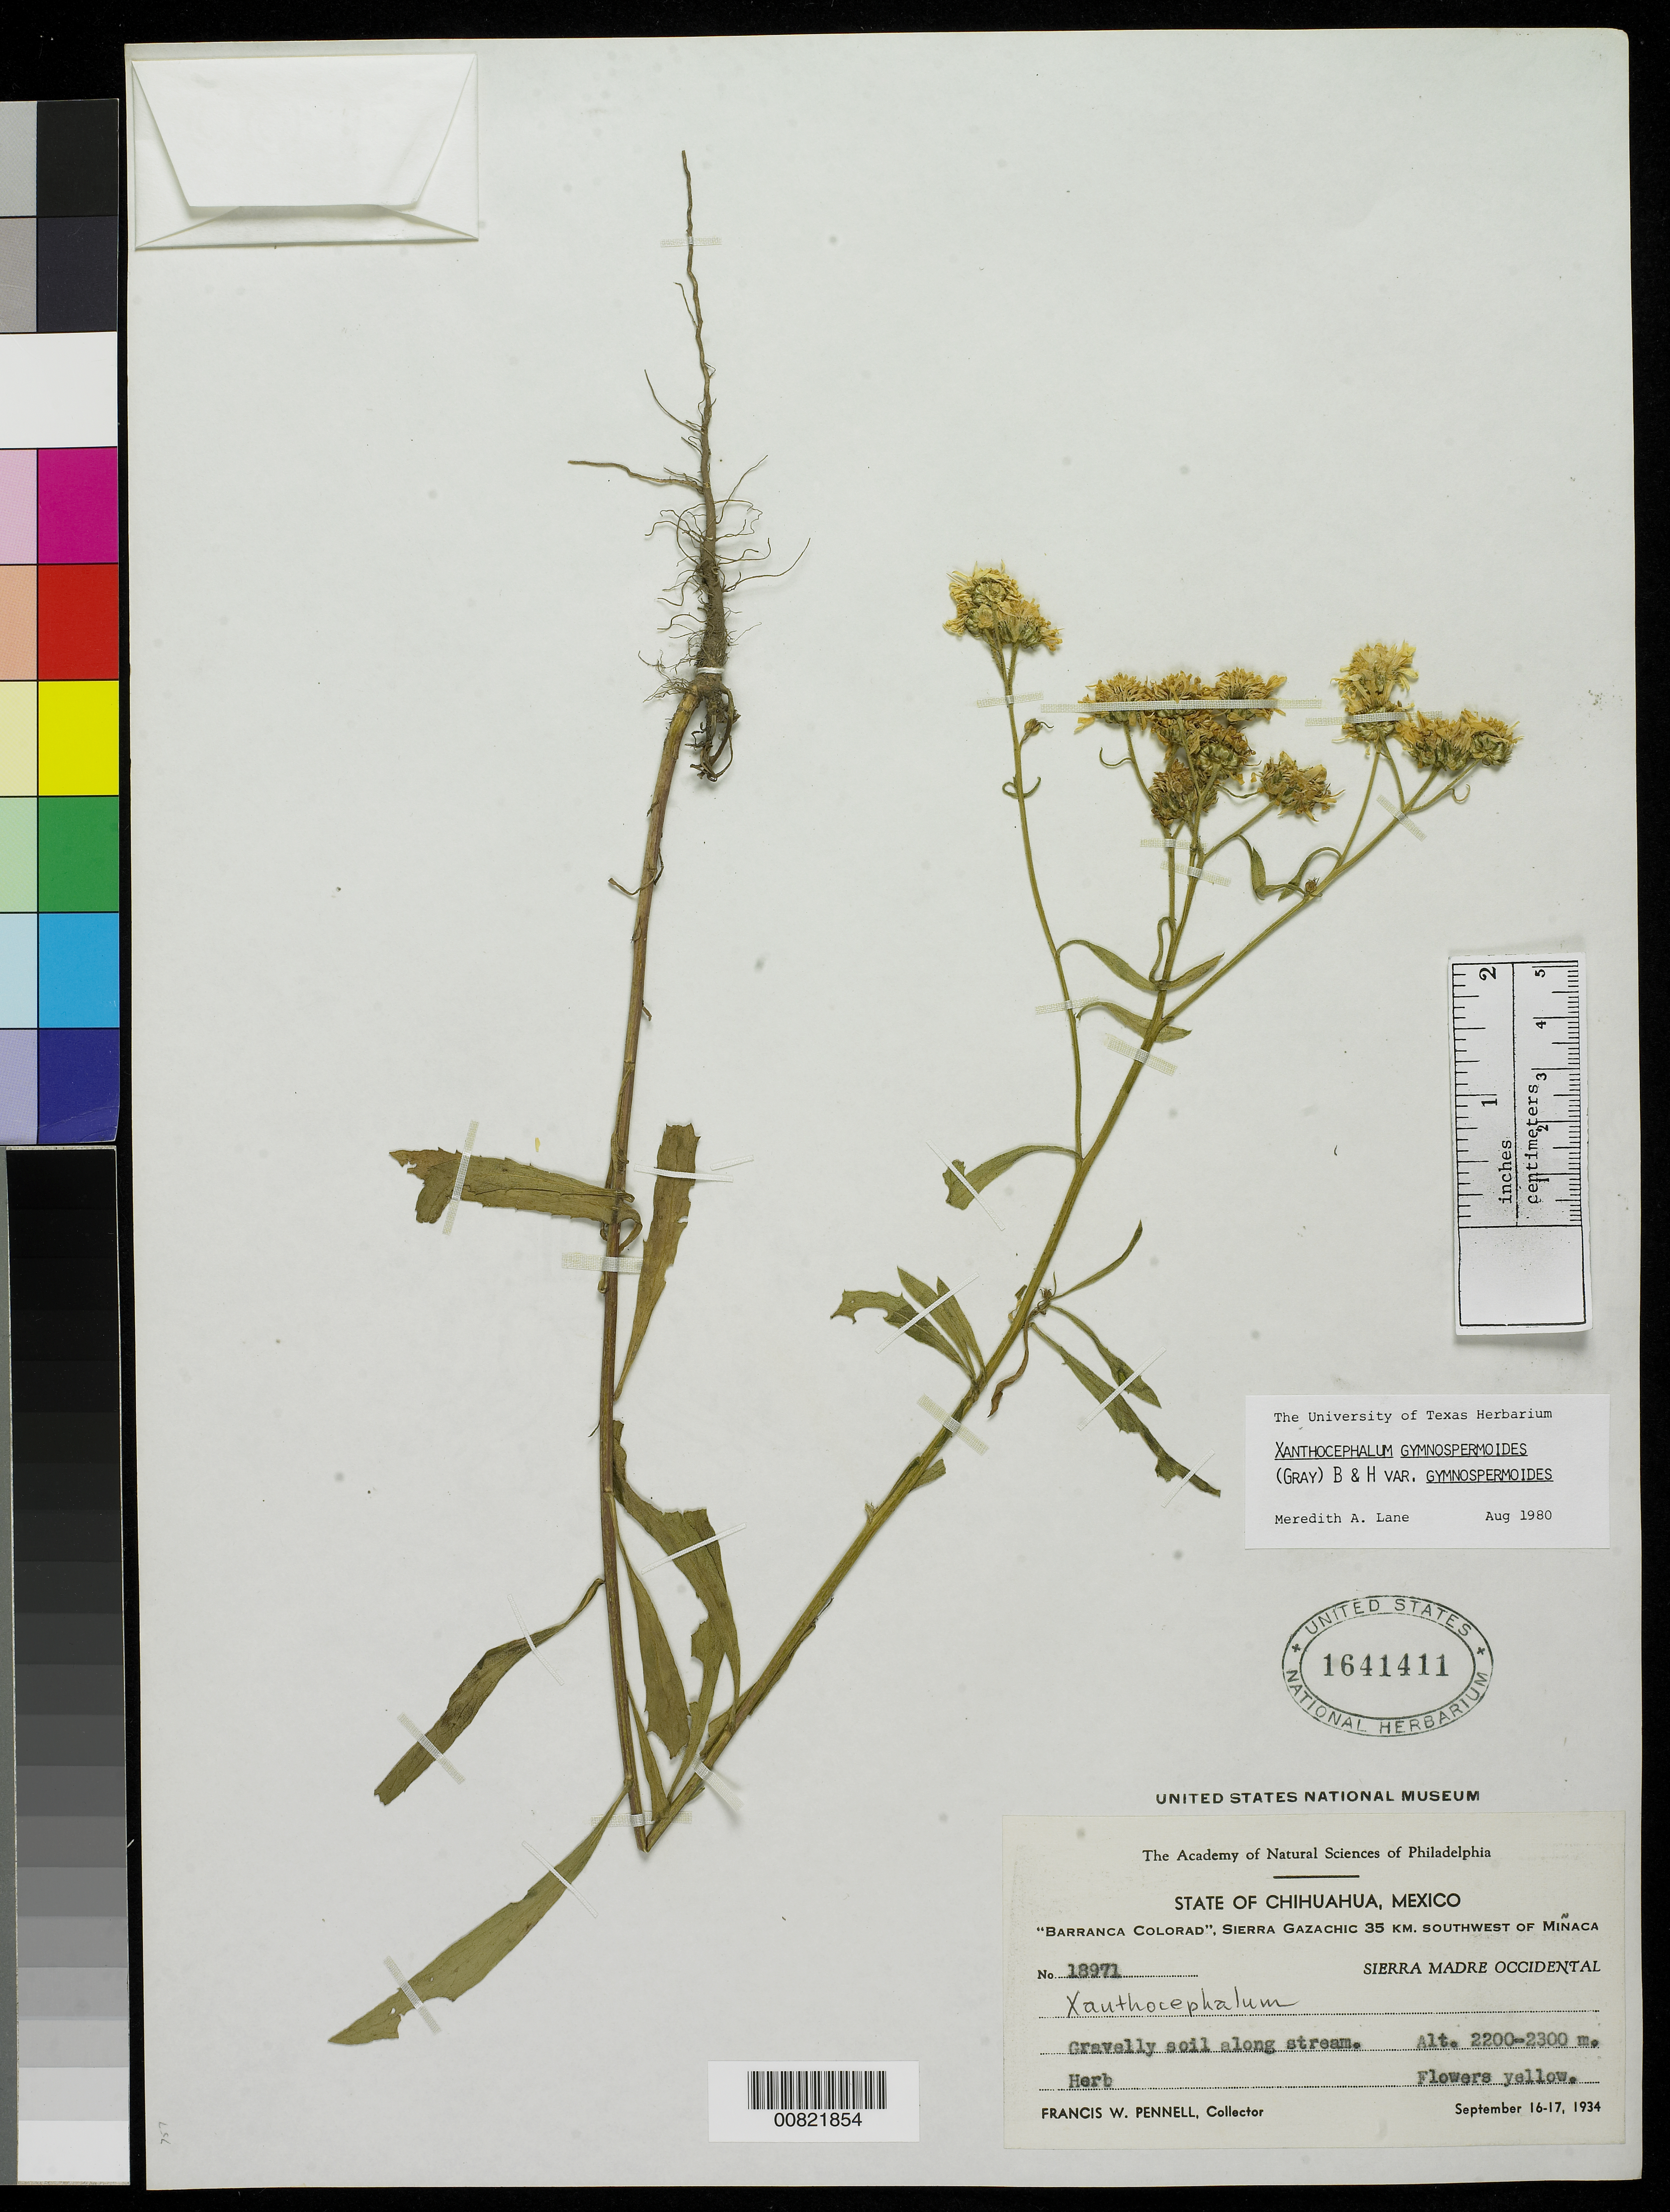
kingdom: Plantae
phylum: Tracheophyta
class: Magnoliopsida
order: Asterales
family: Asteraceae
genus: Xanthocephalum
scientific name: Xanthocephalum gymnospermoides var. gymnospermoides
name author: (A. Gray) Benth. & Hook. f.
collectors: F. W. Pennell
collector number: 18971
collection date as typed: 16 Sep 1934 to 17 Sep 1934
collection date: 1934-09-16/1934-09-17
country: Mexico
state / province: Chihuahua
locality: Sierra Madre Occidental. "Barranca Colorad", Sierra Gazachic 35 km. Southwest of Miñaca, Chihuahua.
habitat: Gravelly soil along stream.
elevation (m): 2300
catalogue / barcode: US 1641411